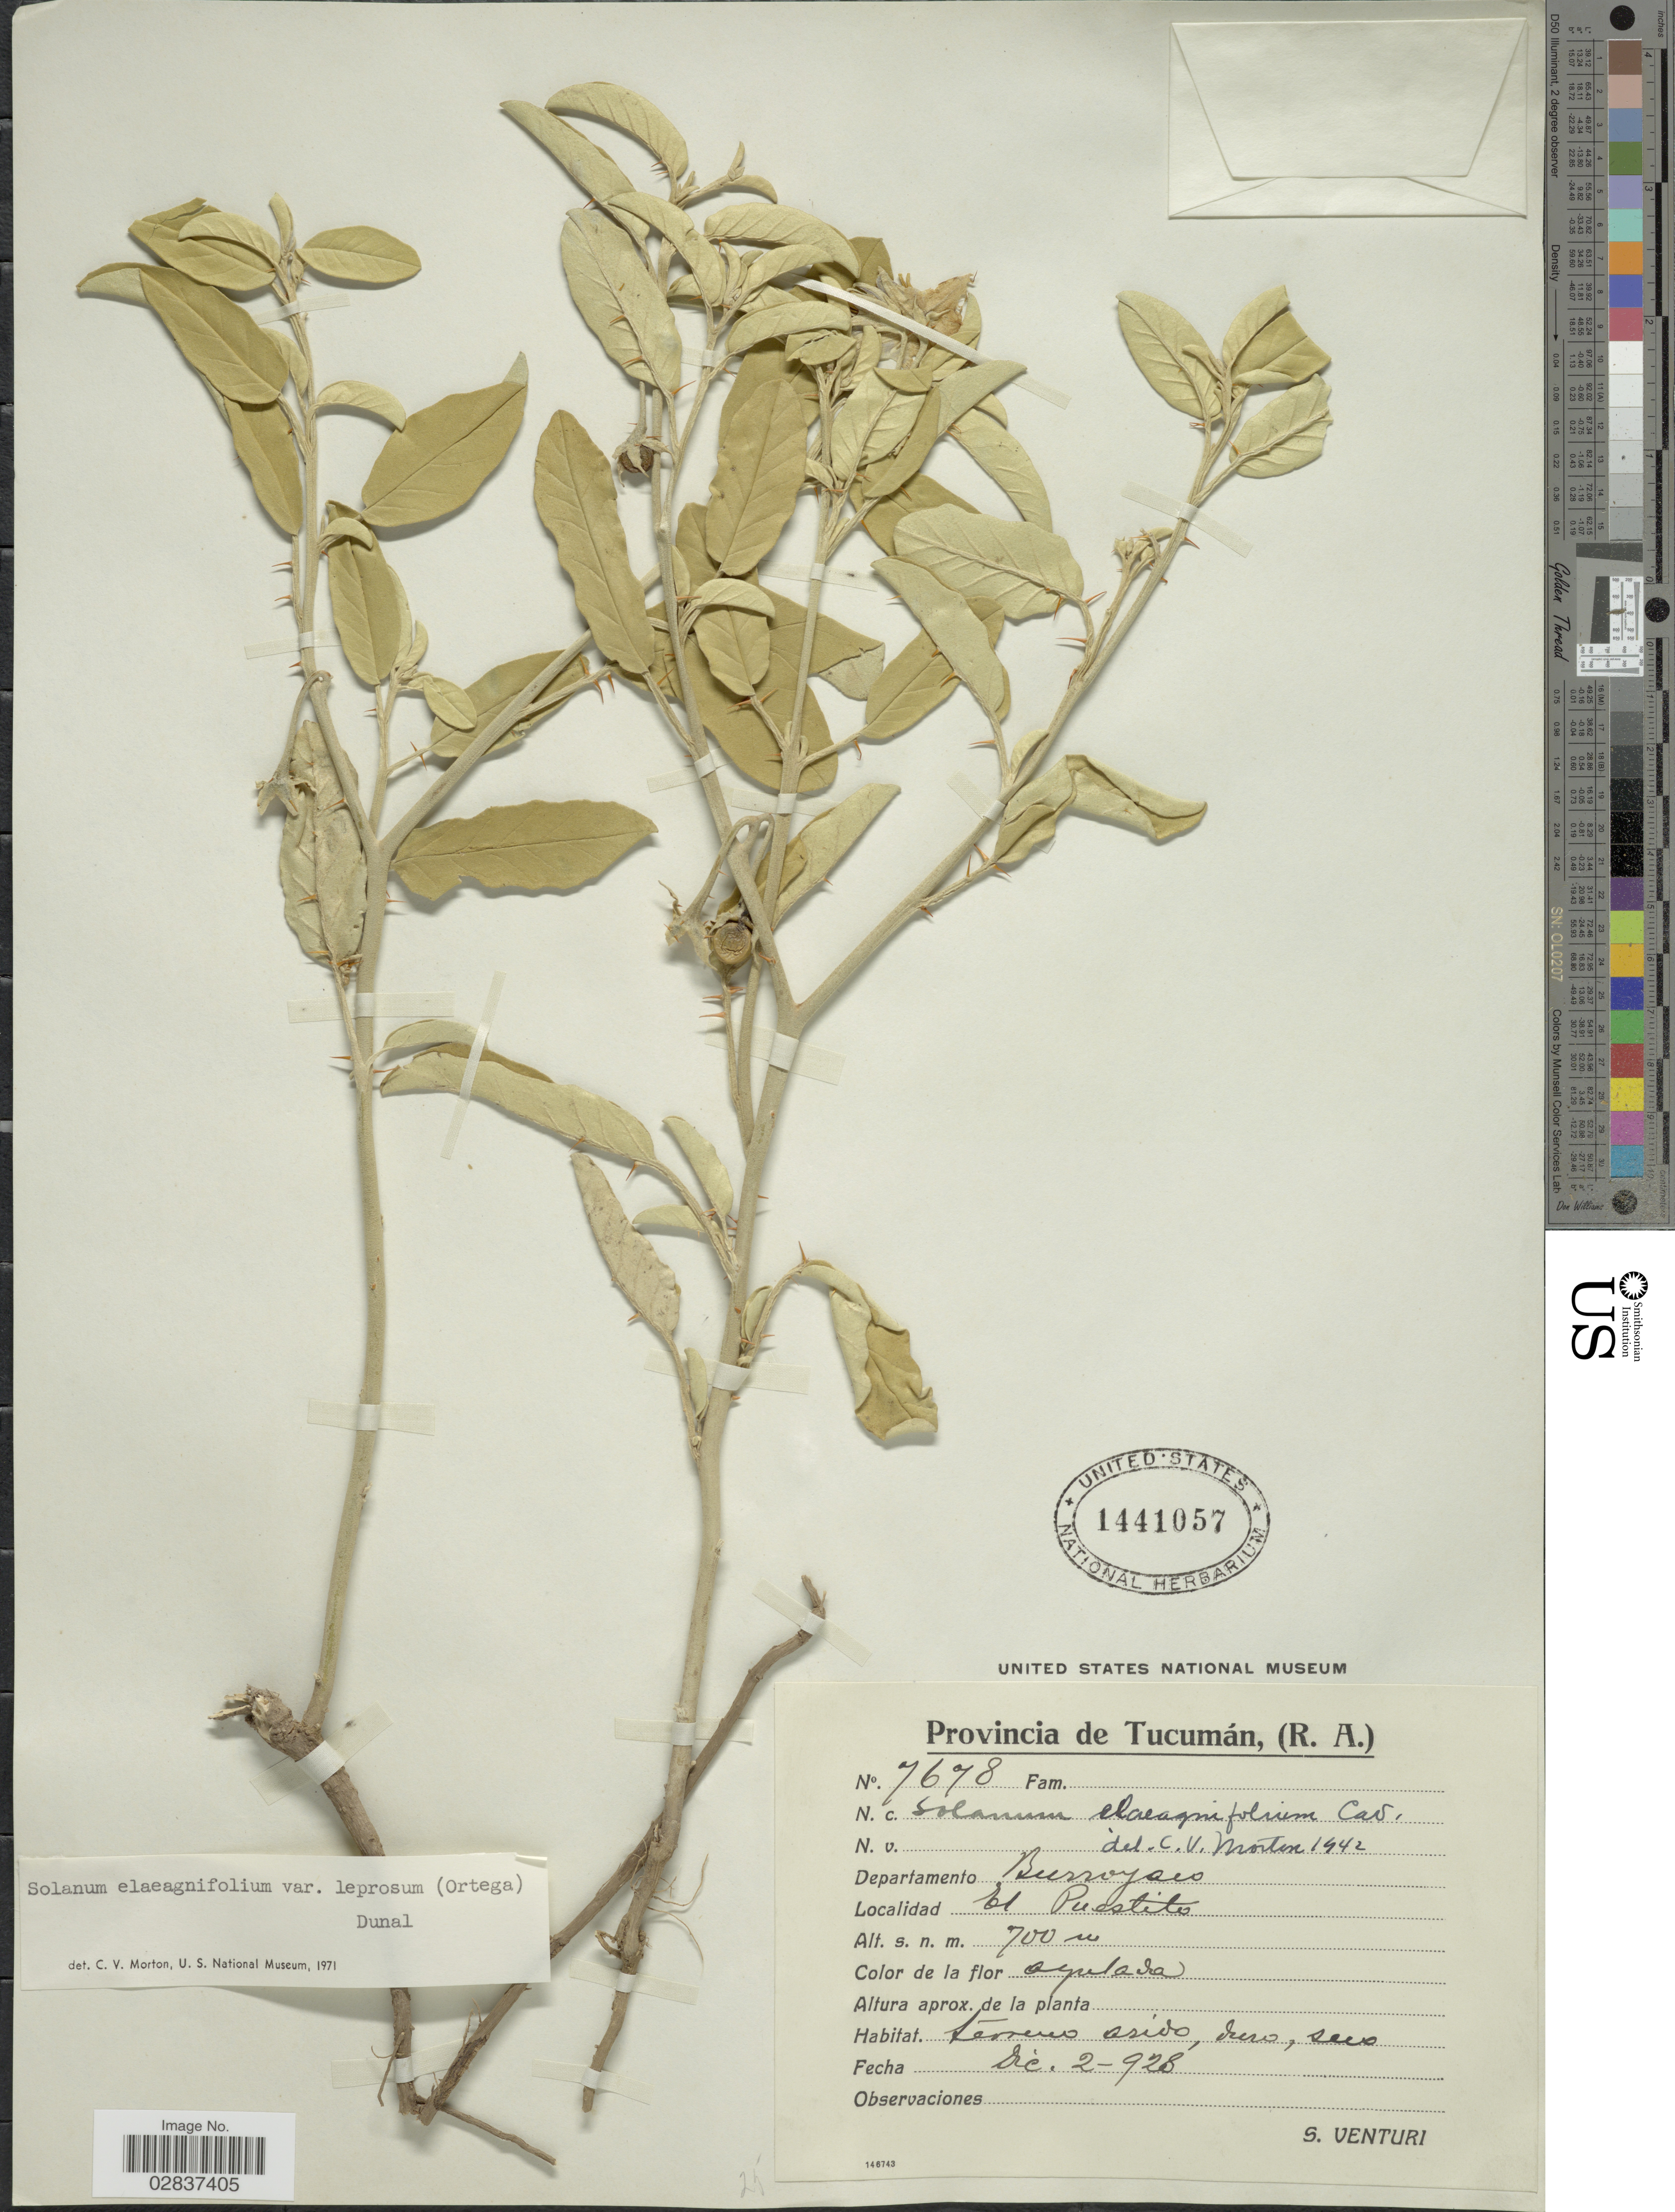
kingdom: Plantae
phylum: Tracheophyta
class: Magnoliopsida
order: Solanales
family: Solanaceae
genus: Solanum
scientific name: Solanum elaeagnifolium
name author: Cav.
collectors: S. Venturi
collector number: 7678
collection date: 1928-12-02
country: Argentina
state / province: Tucuman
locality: Departamento Burroyaco, El Puestito.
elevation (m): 700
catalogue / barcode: US 1441057